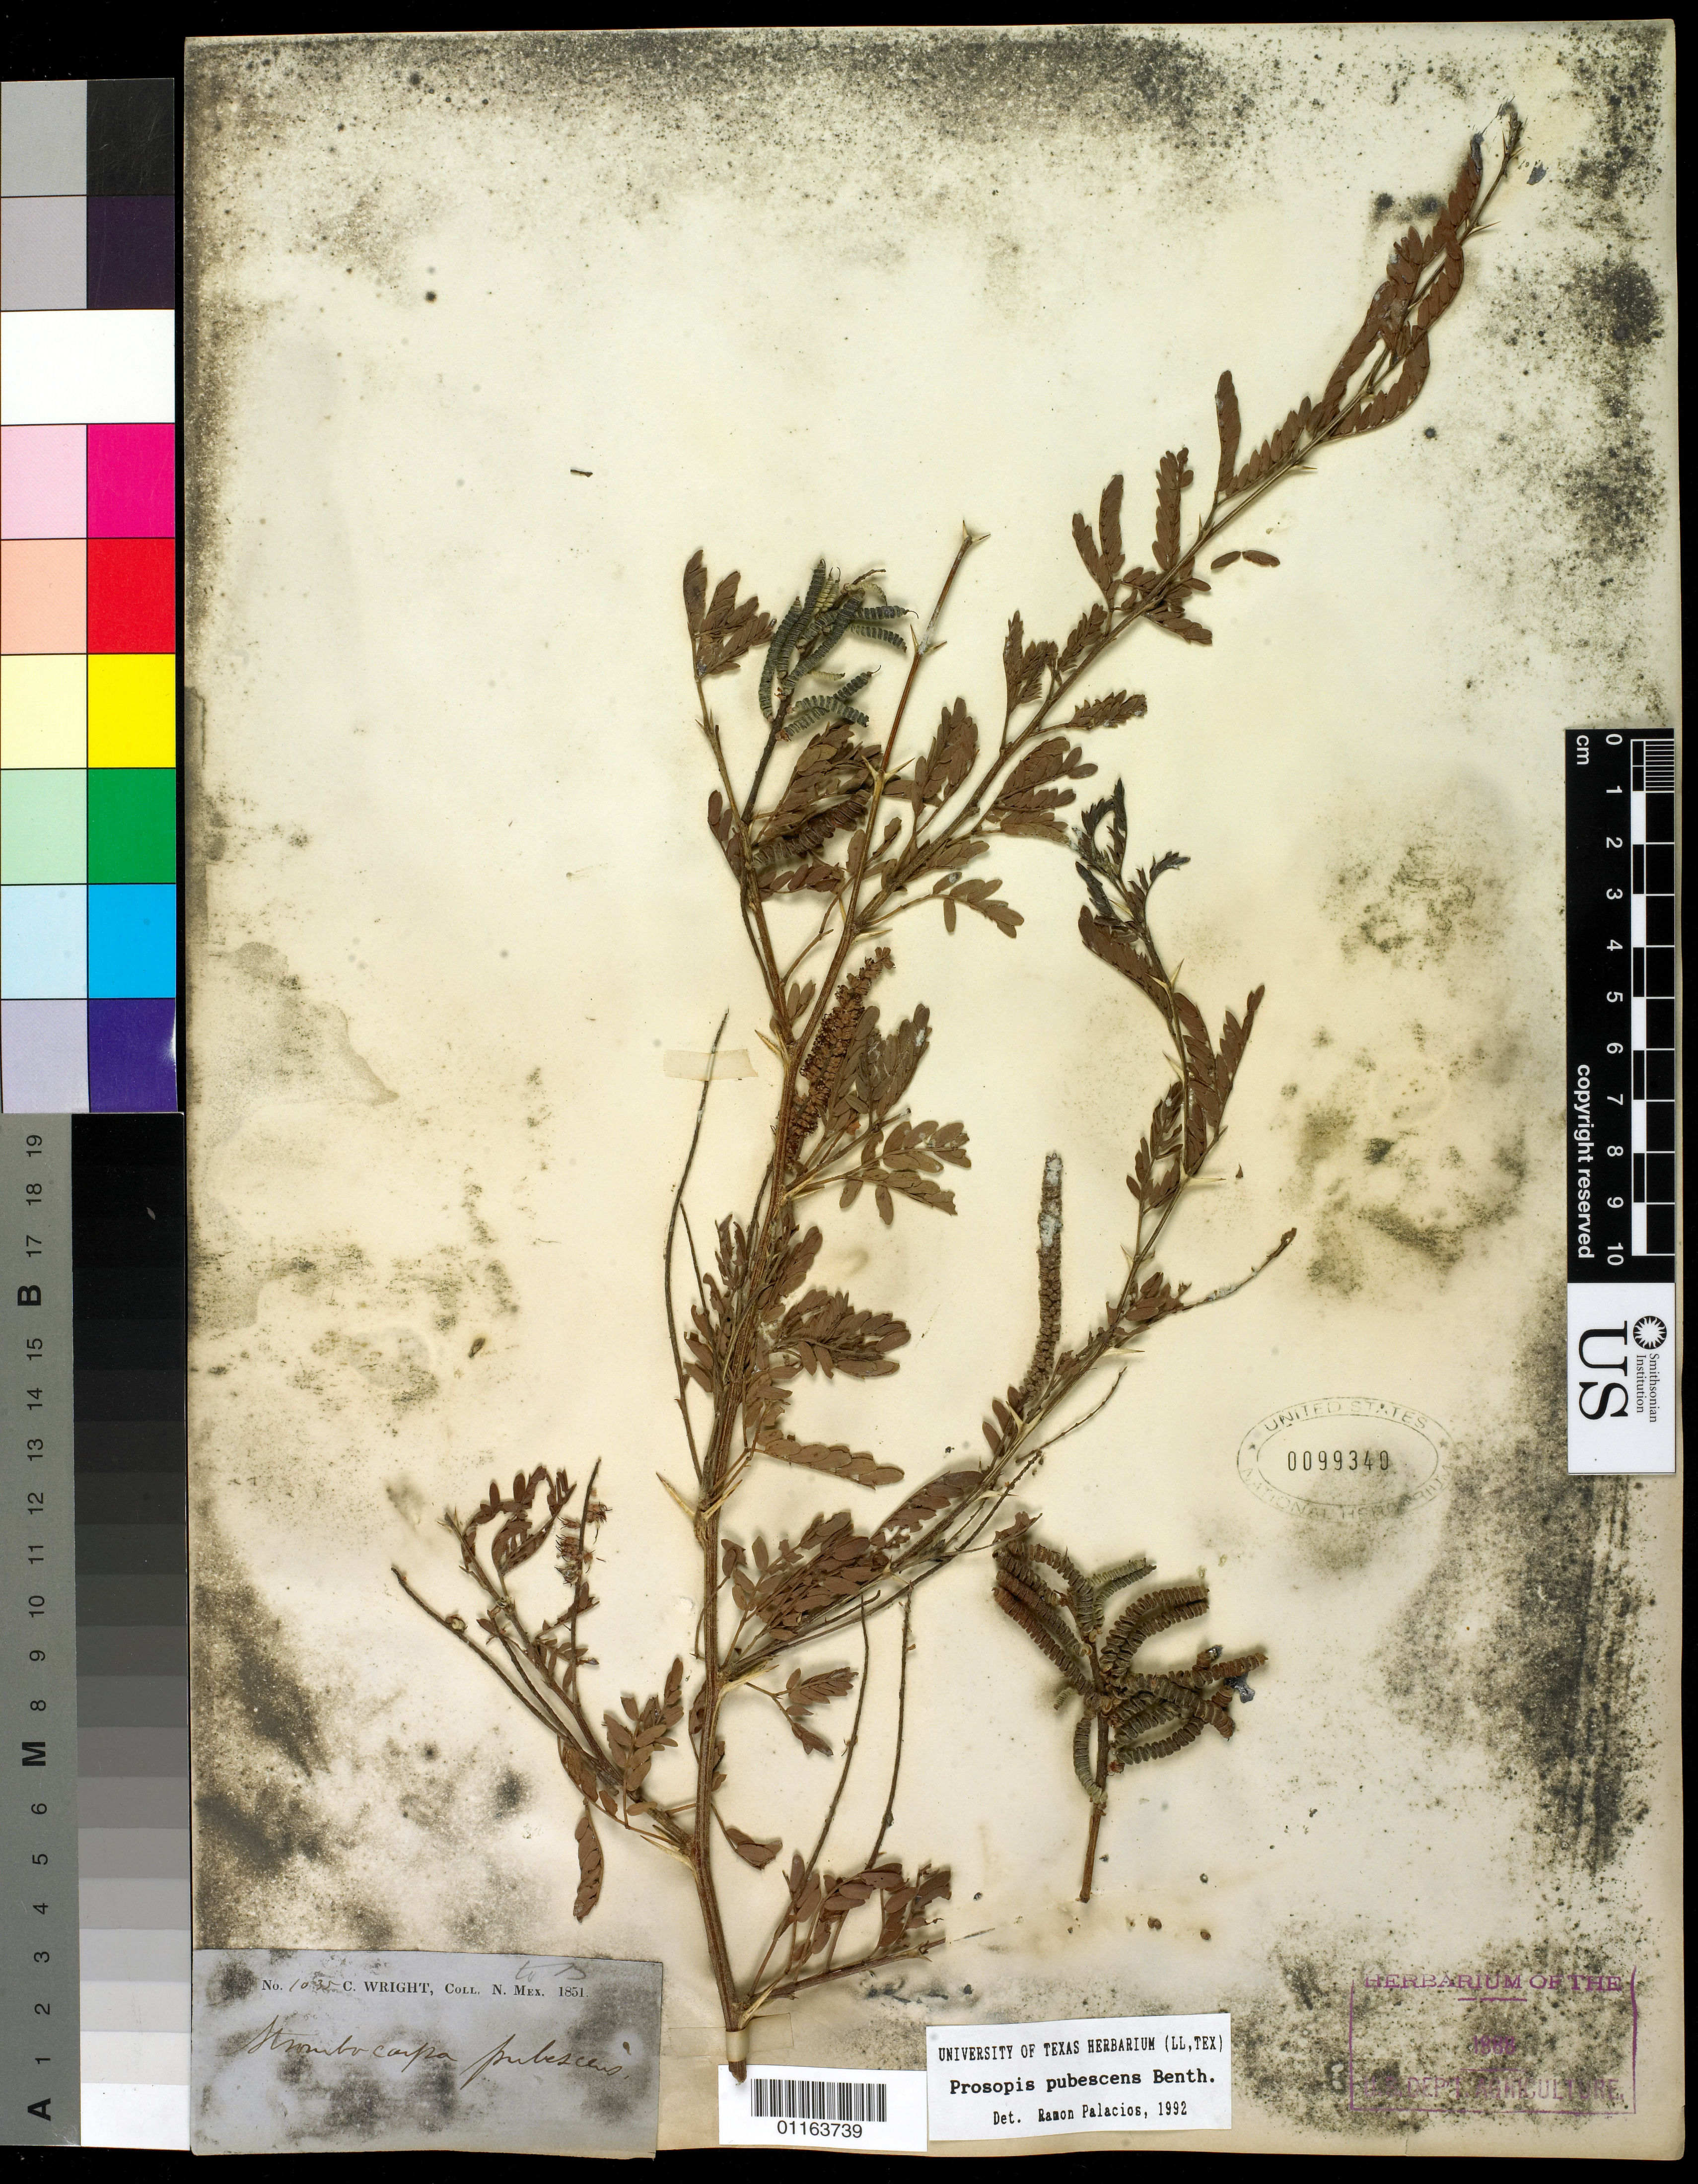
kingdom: Plantae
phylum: Tracheophyta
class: Magnoliopsida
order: Fabales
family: Fabaceae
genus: Strombocarpa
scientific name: Strombocarpa pubescens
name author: (Benth.) A. Gray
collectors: C. Wright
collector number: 1035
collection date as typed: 1851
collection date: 1851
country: United States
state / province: New Mexico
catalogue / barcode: US 99340